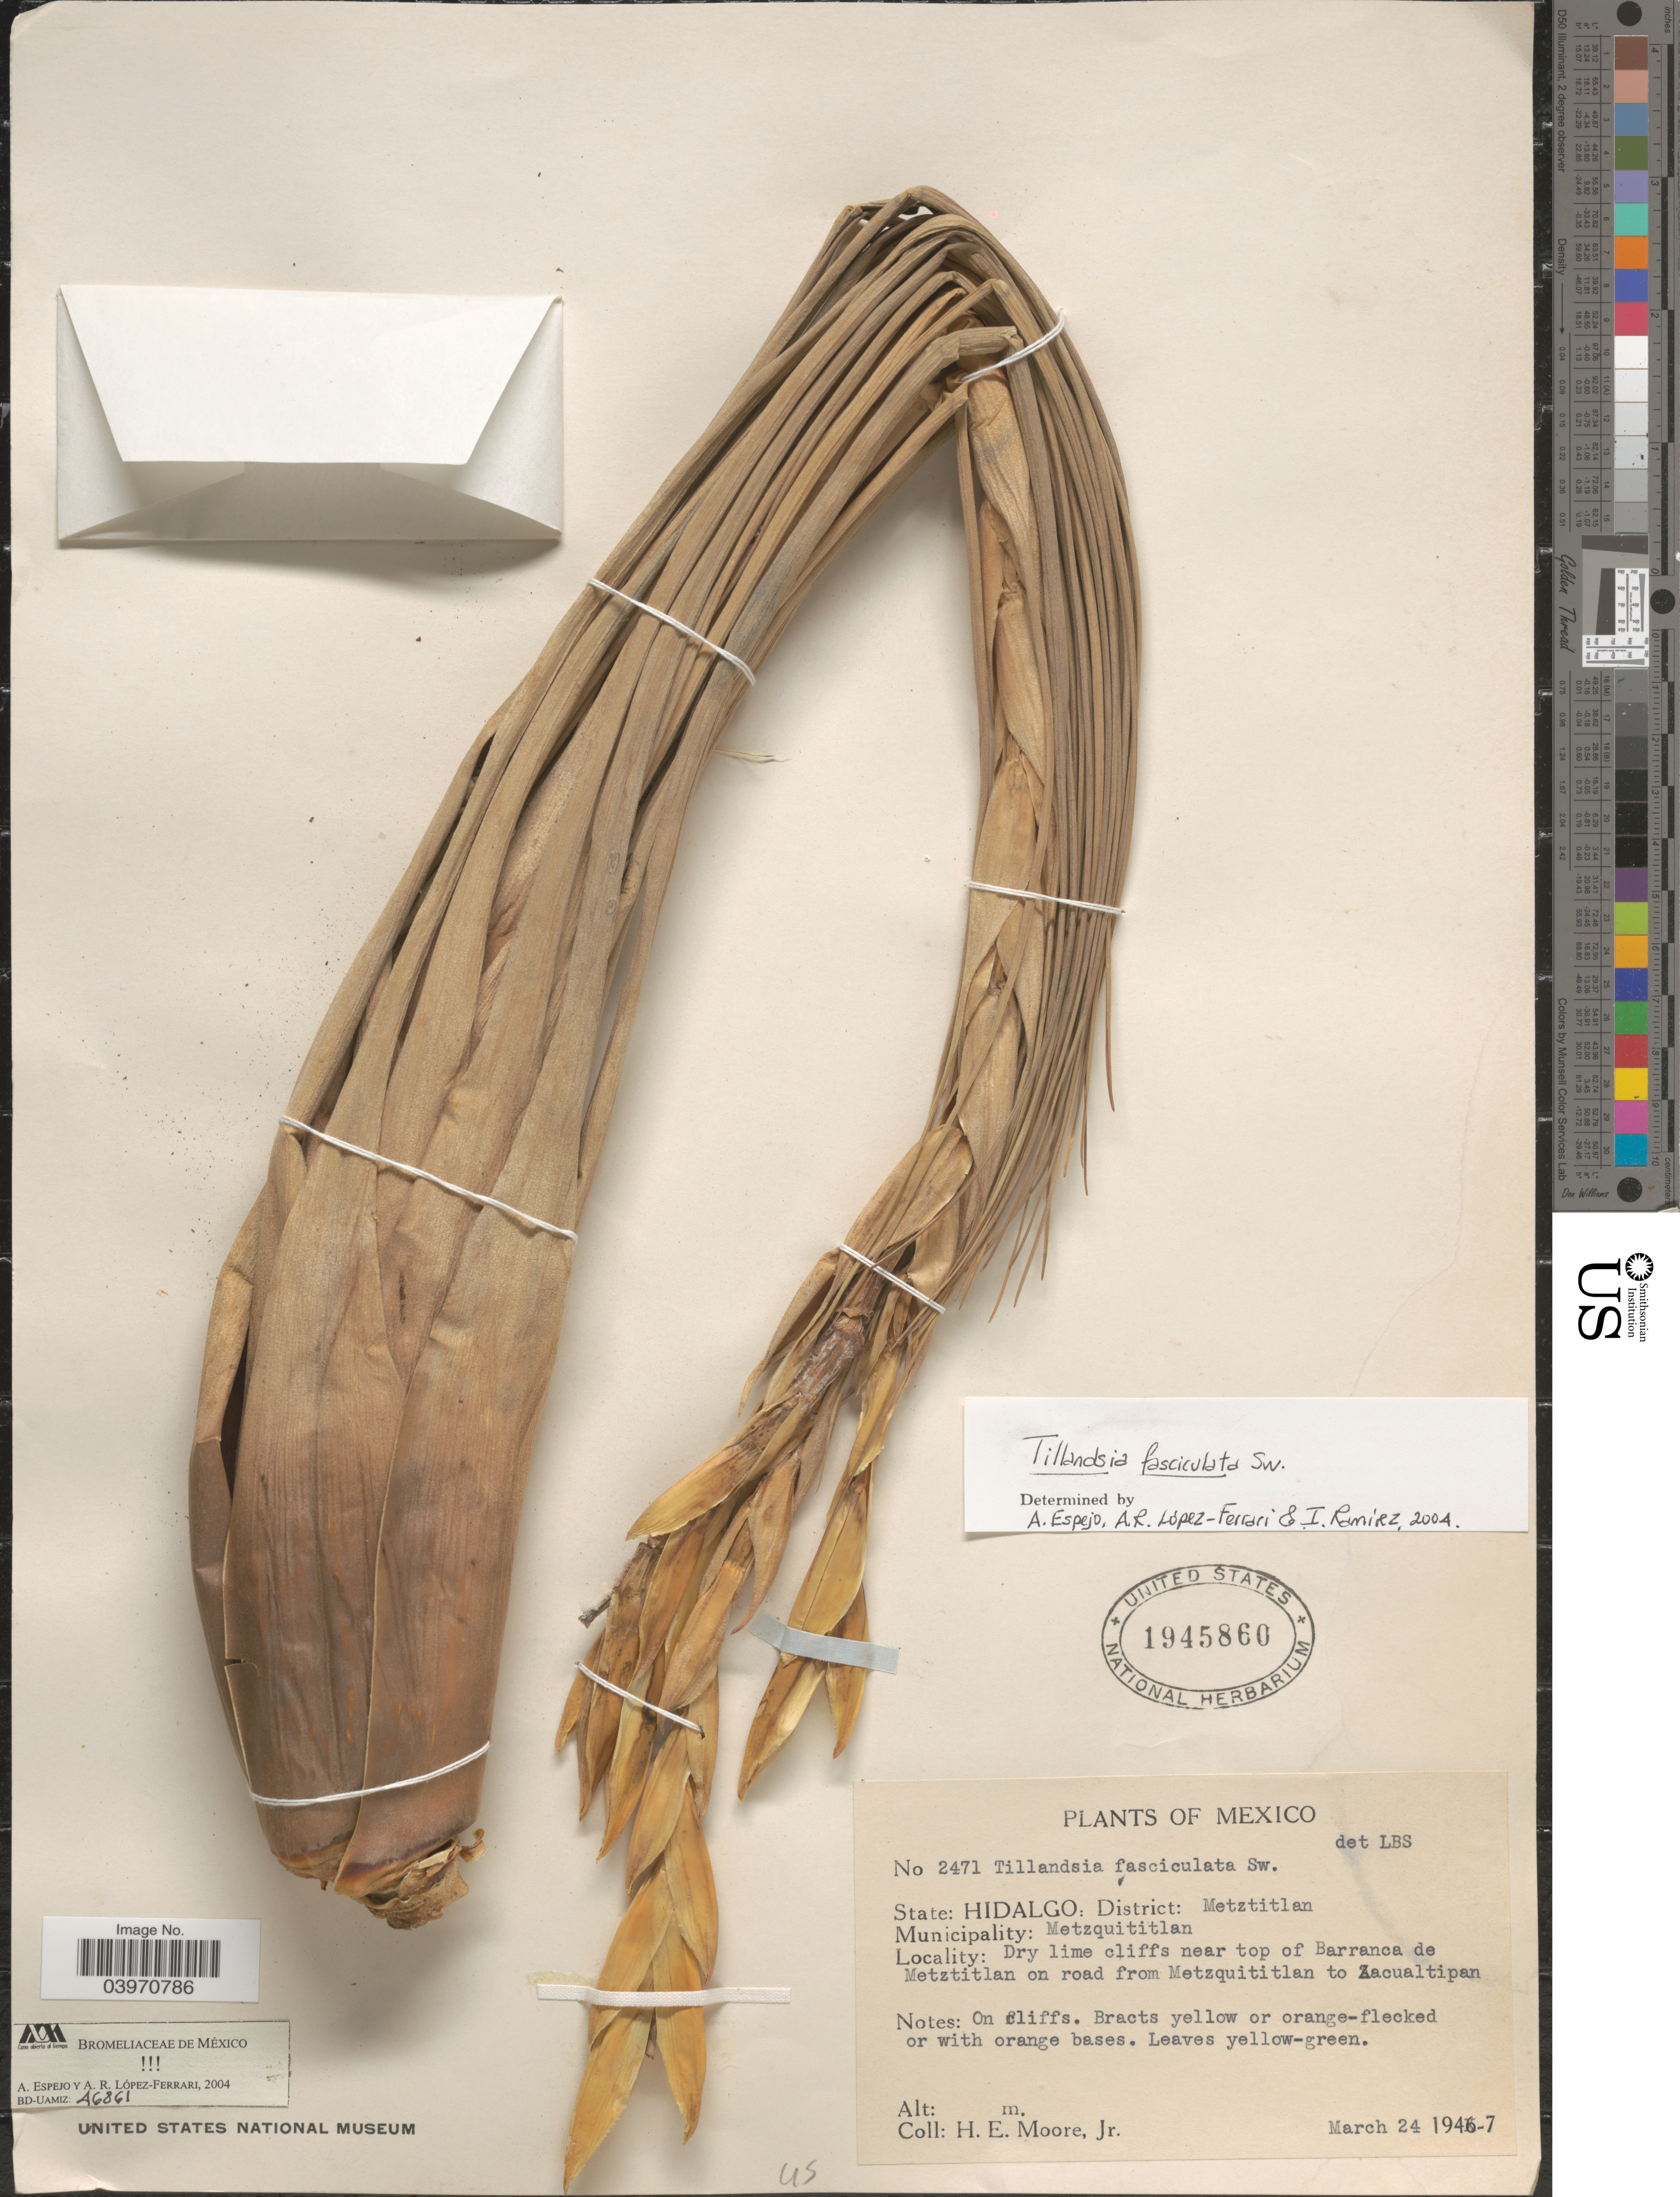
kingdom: Plantae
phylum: Tracheophyta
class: Liliopsida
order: Poales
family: Bromeliaceae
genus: Tillandsia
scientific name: Tillandsia fasciculata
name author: Sw.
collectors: H. Moore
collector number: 2471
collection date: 1947-03-24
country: Mexico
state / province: Hidalgo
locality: District: Metztitlan. Municipality: Metzquititlan. Near top of Barranca de Metztitlan on road from Metzquititlan to Zacualtipan.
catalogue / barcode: US 1945860